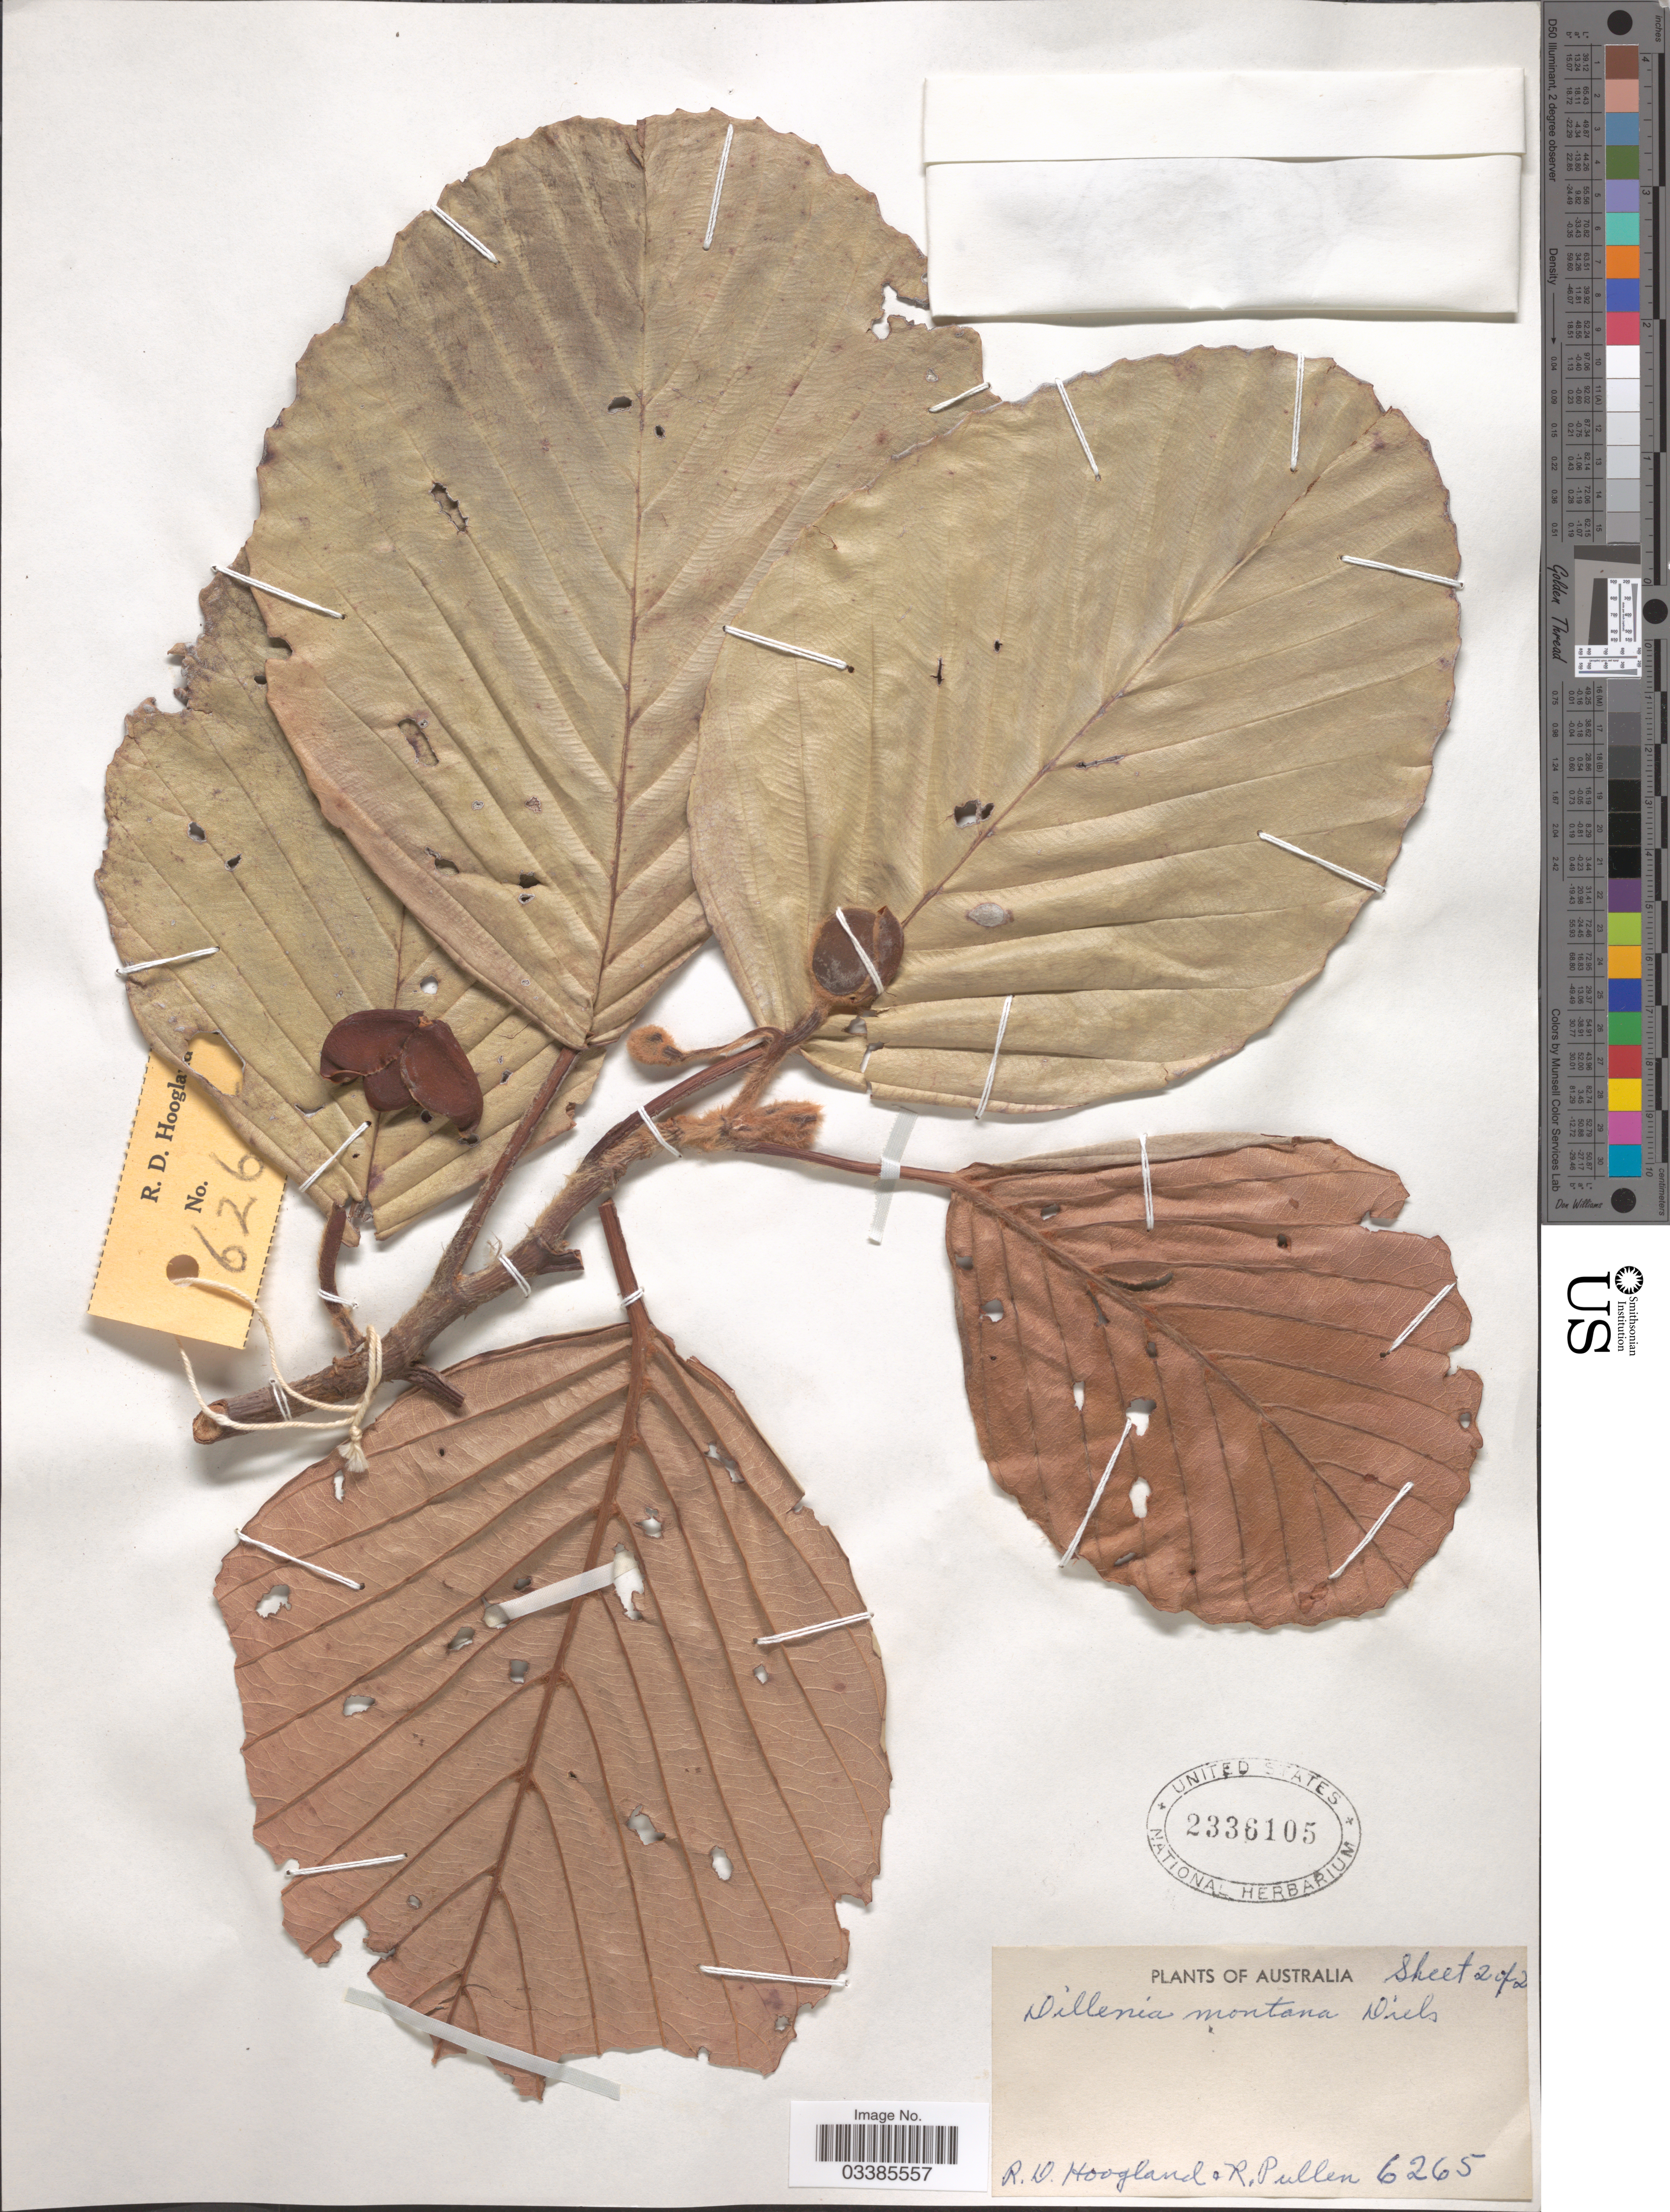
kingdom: Plantae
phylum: Tracheophyta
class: Magnoliopsida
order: Dilleniales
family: Dilleniaceae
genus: Dillenia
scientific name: Dillenia montana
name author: Diels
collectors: R. D. Hoogland & R. Pullen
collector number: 6265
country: Australia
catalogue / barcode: US 2336105